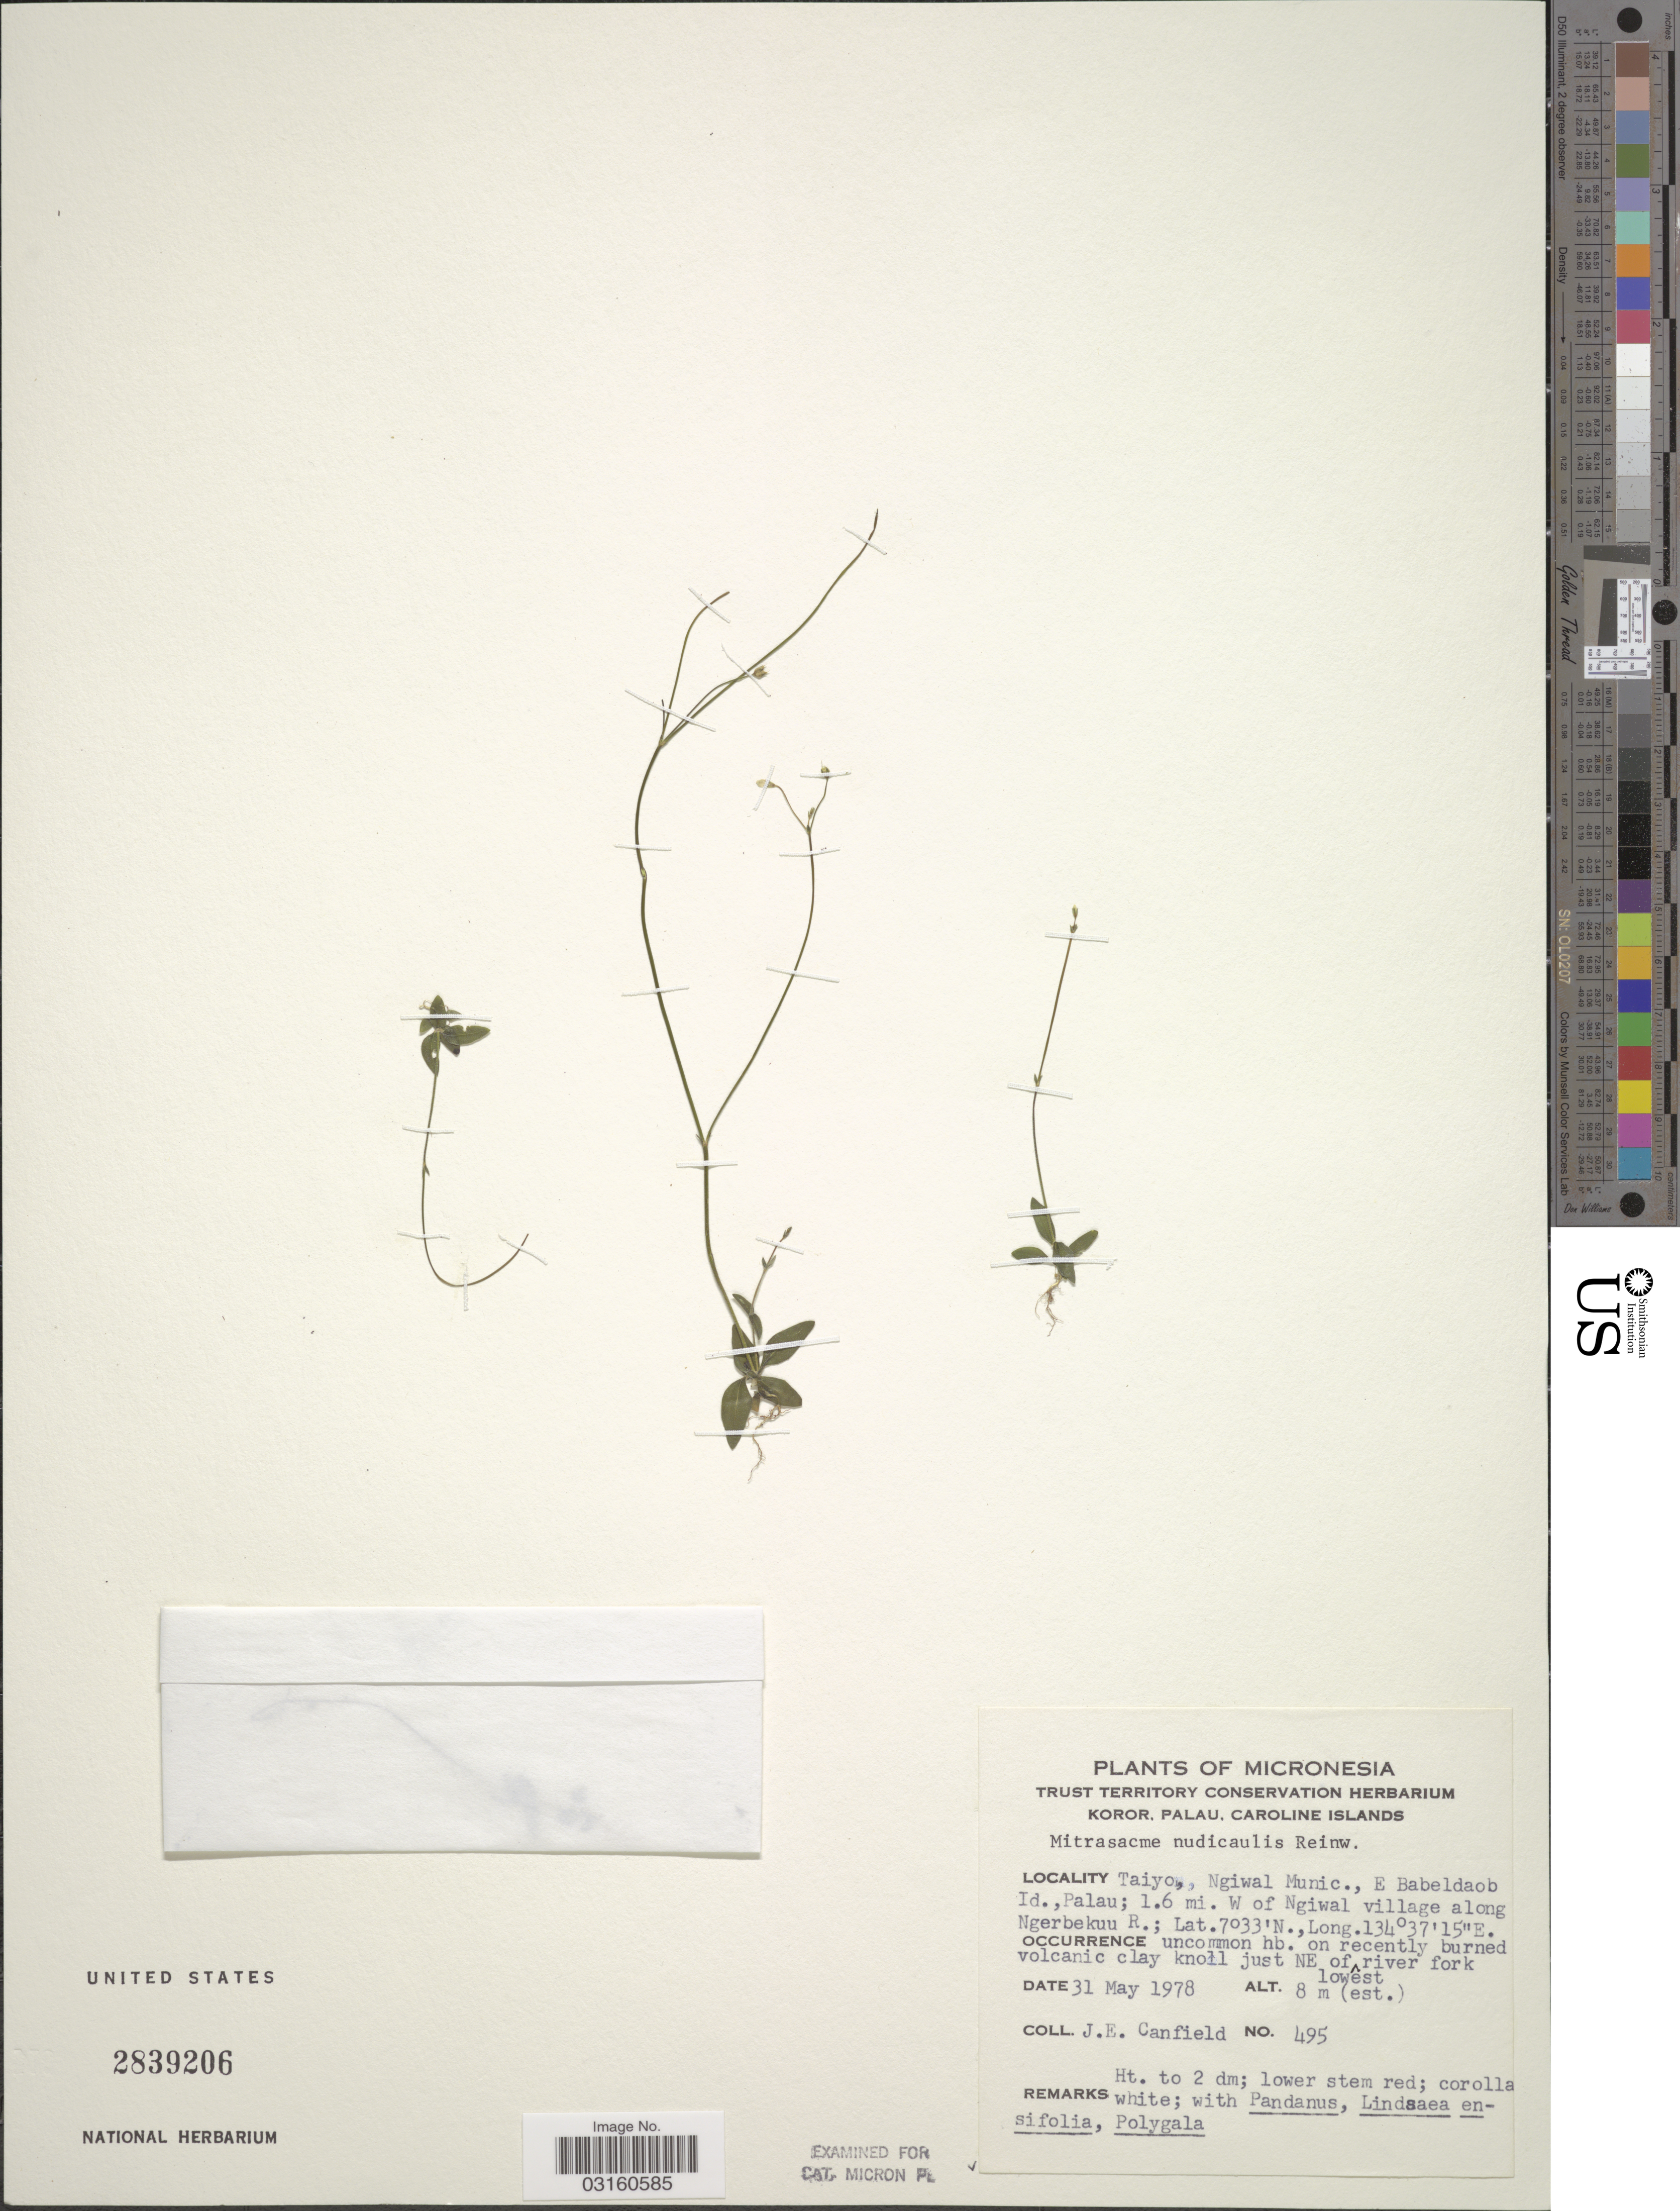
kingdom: Plantae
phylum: Tracheophyta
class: Magnoliopsida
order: Gentianales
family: Loganiaceae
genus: Mitrasacme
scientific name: Mitrasacme nudicaulis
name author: Reinw.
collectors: J. E. Canfield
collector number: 495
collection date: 1978-05-31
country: Palau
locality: Micronesia. Taiyo, Ngiwal Munic., E Babeldaob Id., Palau; 1.6 mi. W of Ngiwal village along Ngerbekuu R. On recently burned volcanic clay knoll just NE of lowest river fork.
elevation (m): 8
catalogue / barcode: US 2839206